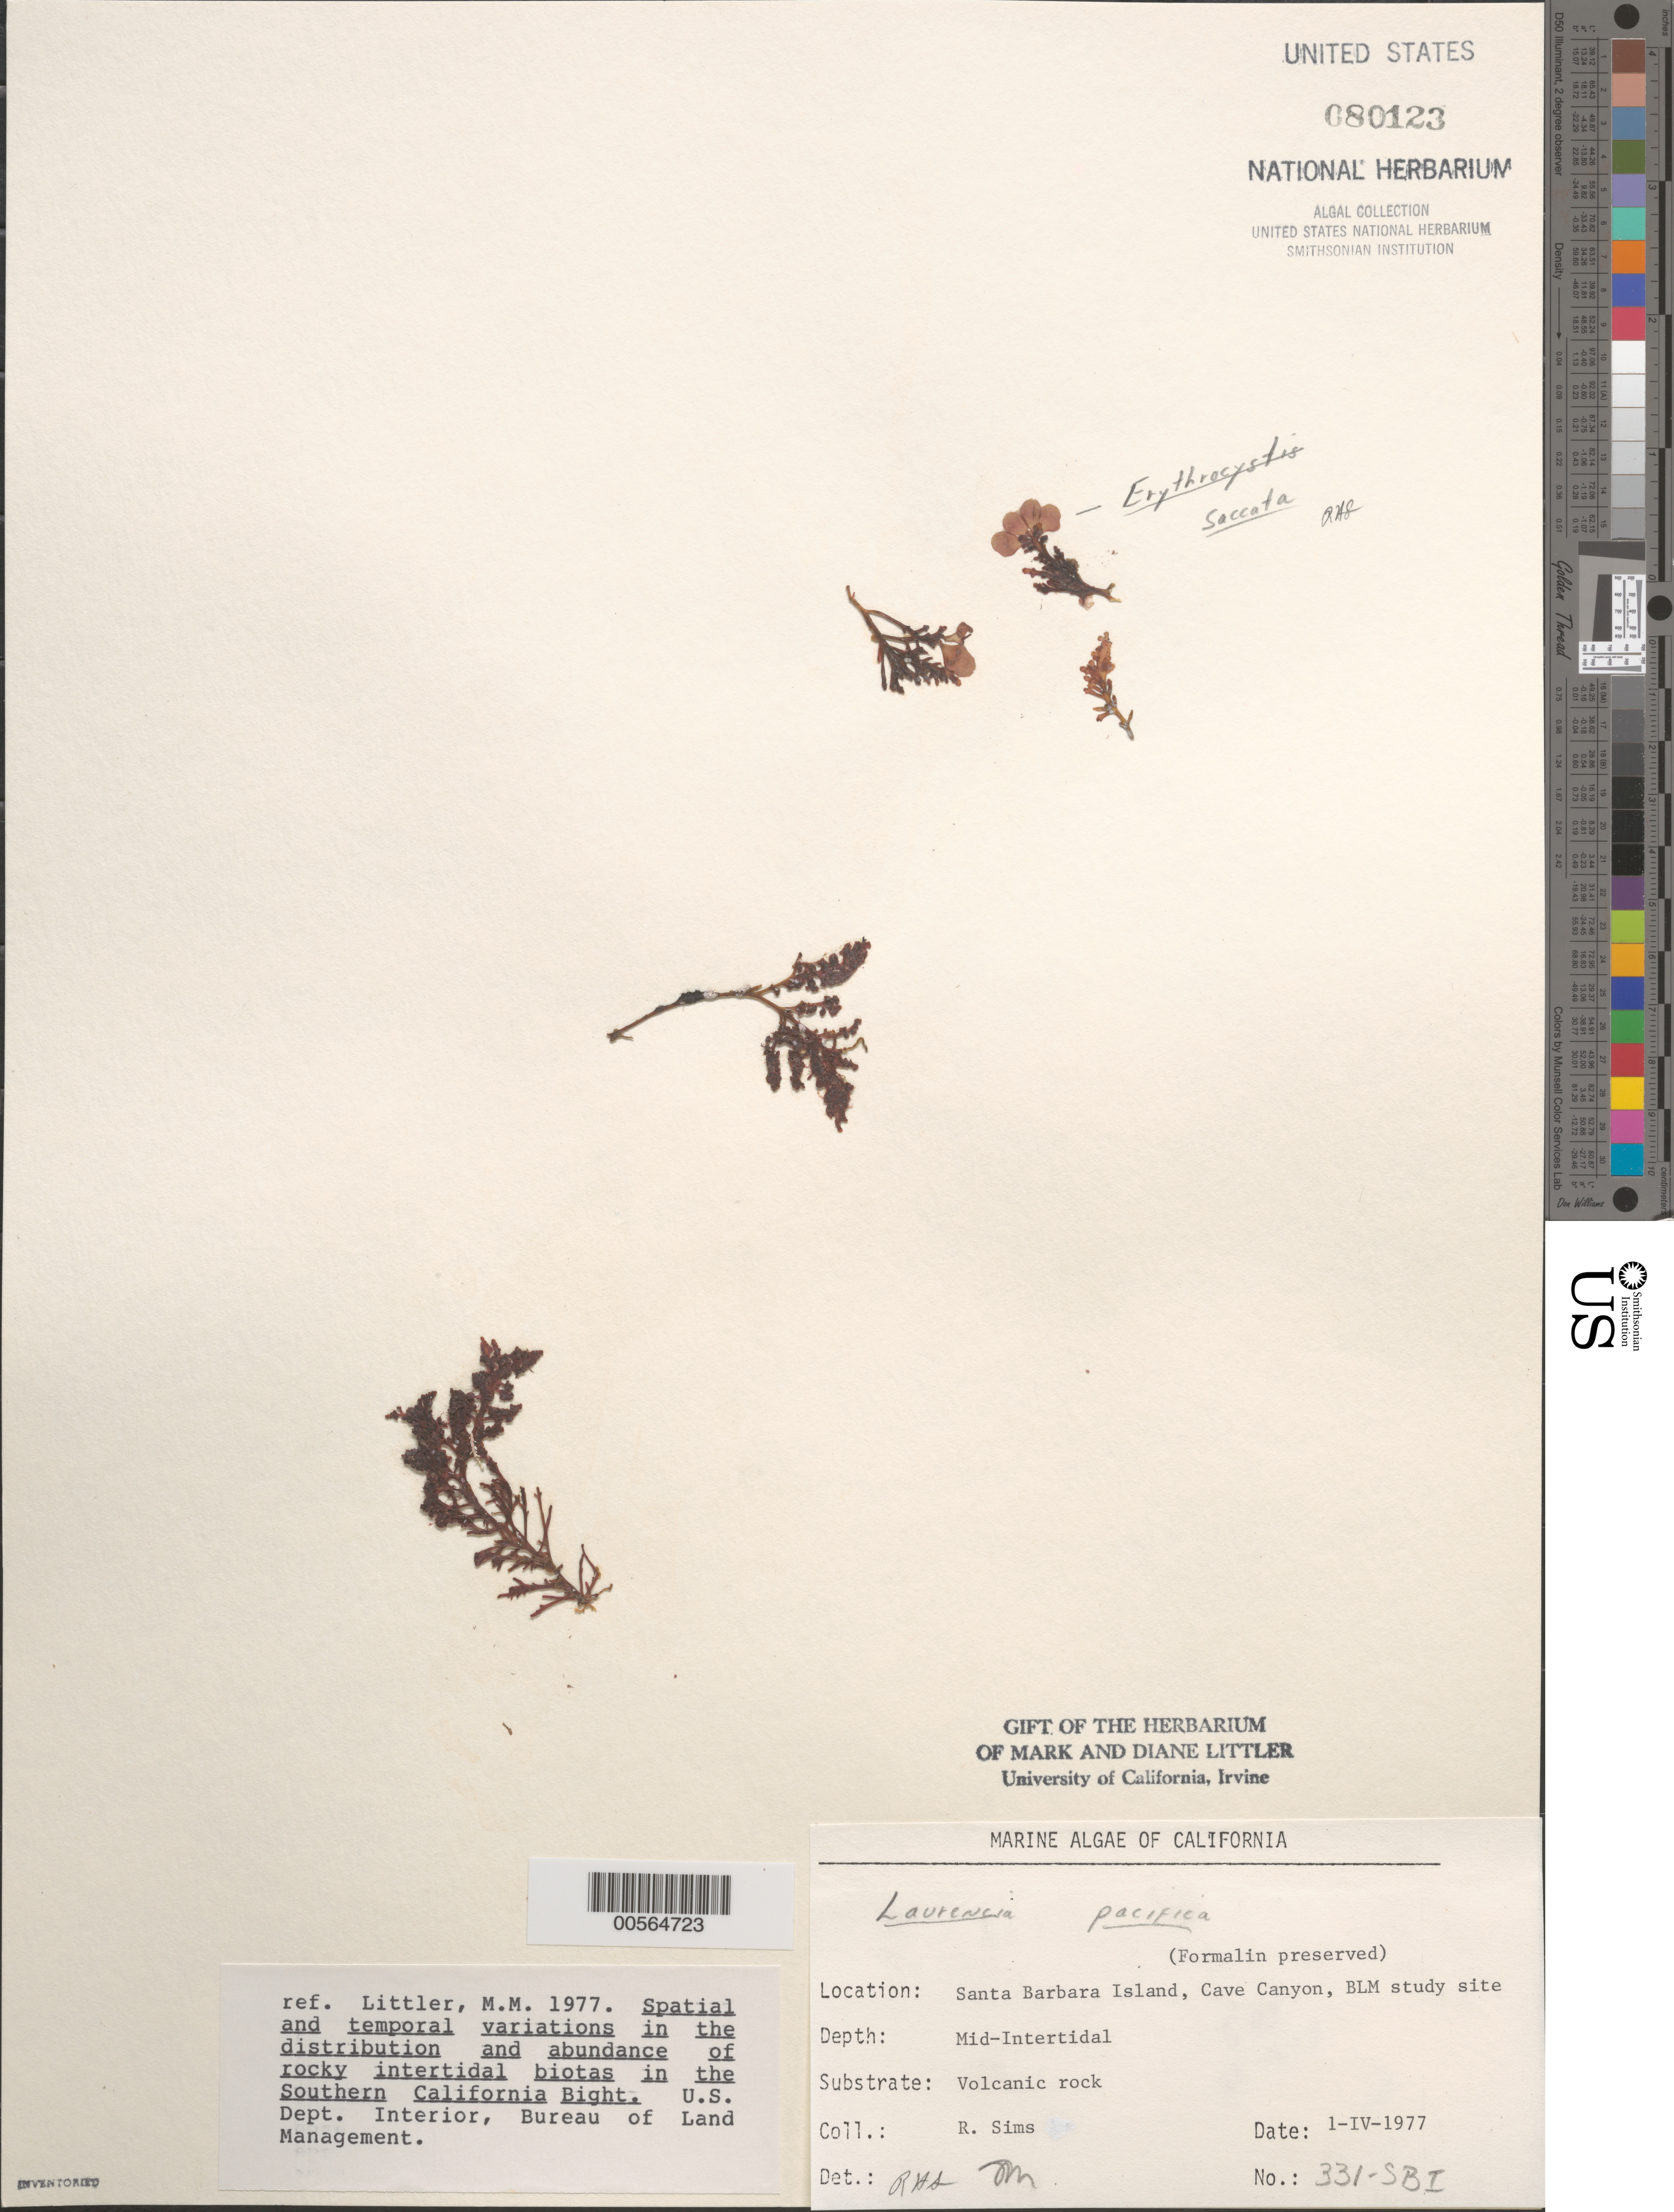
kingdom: Plantae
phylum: Rhodophyta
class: Florideophyceae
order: Ceramiales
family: Rhodomelaceae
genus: Laurencia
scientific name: Laurencia pacifica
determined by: Sims, Robert H.; Murray, S. N.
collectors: R. H. Sims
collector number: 331-sbi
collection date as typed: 01 Apr 1977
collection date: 1977-04-01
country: United States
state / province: California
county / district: Santa Barbara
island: Santa Barbara Island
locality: Cave Canyon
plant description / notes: BLM-SOCALBIGHT Rocky Intertidal Survey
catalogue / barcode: US 80123